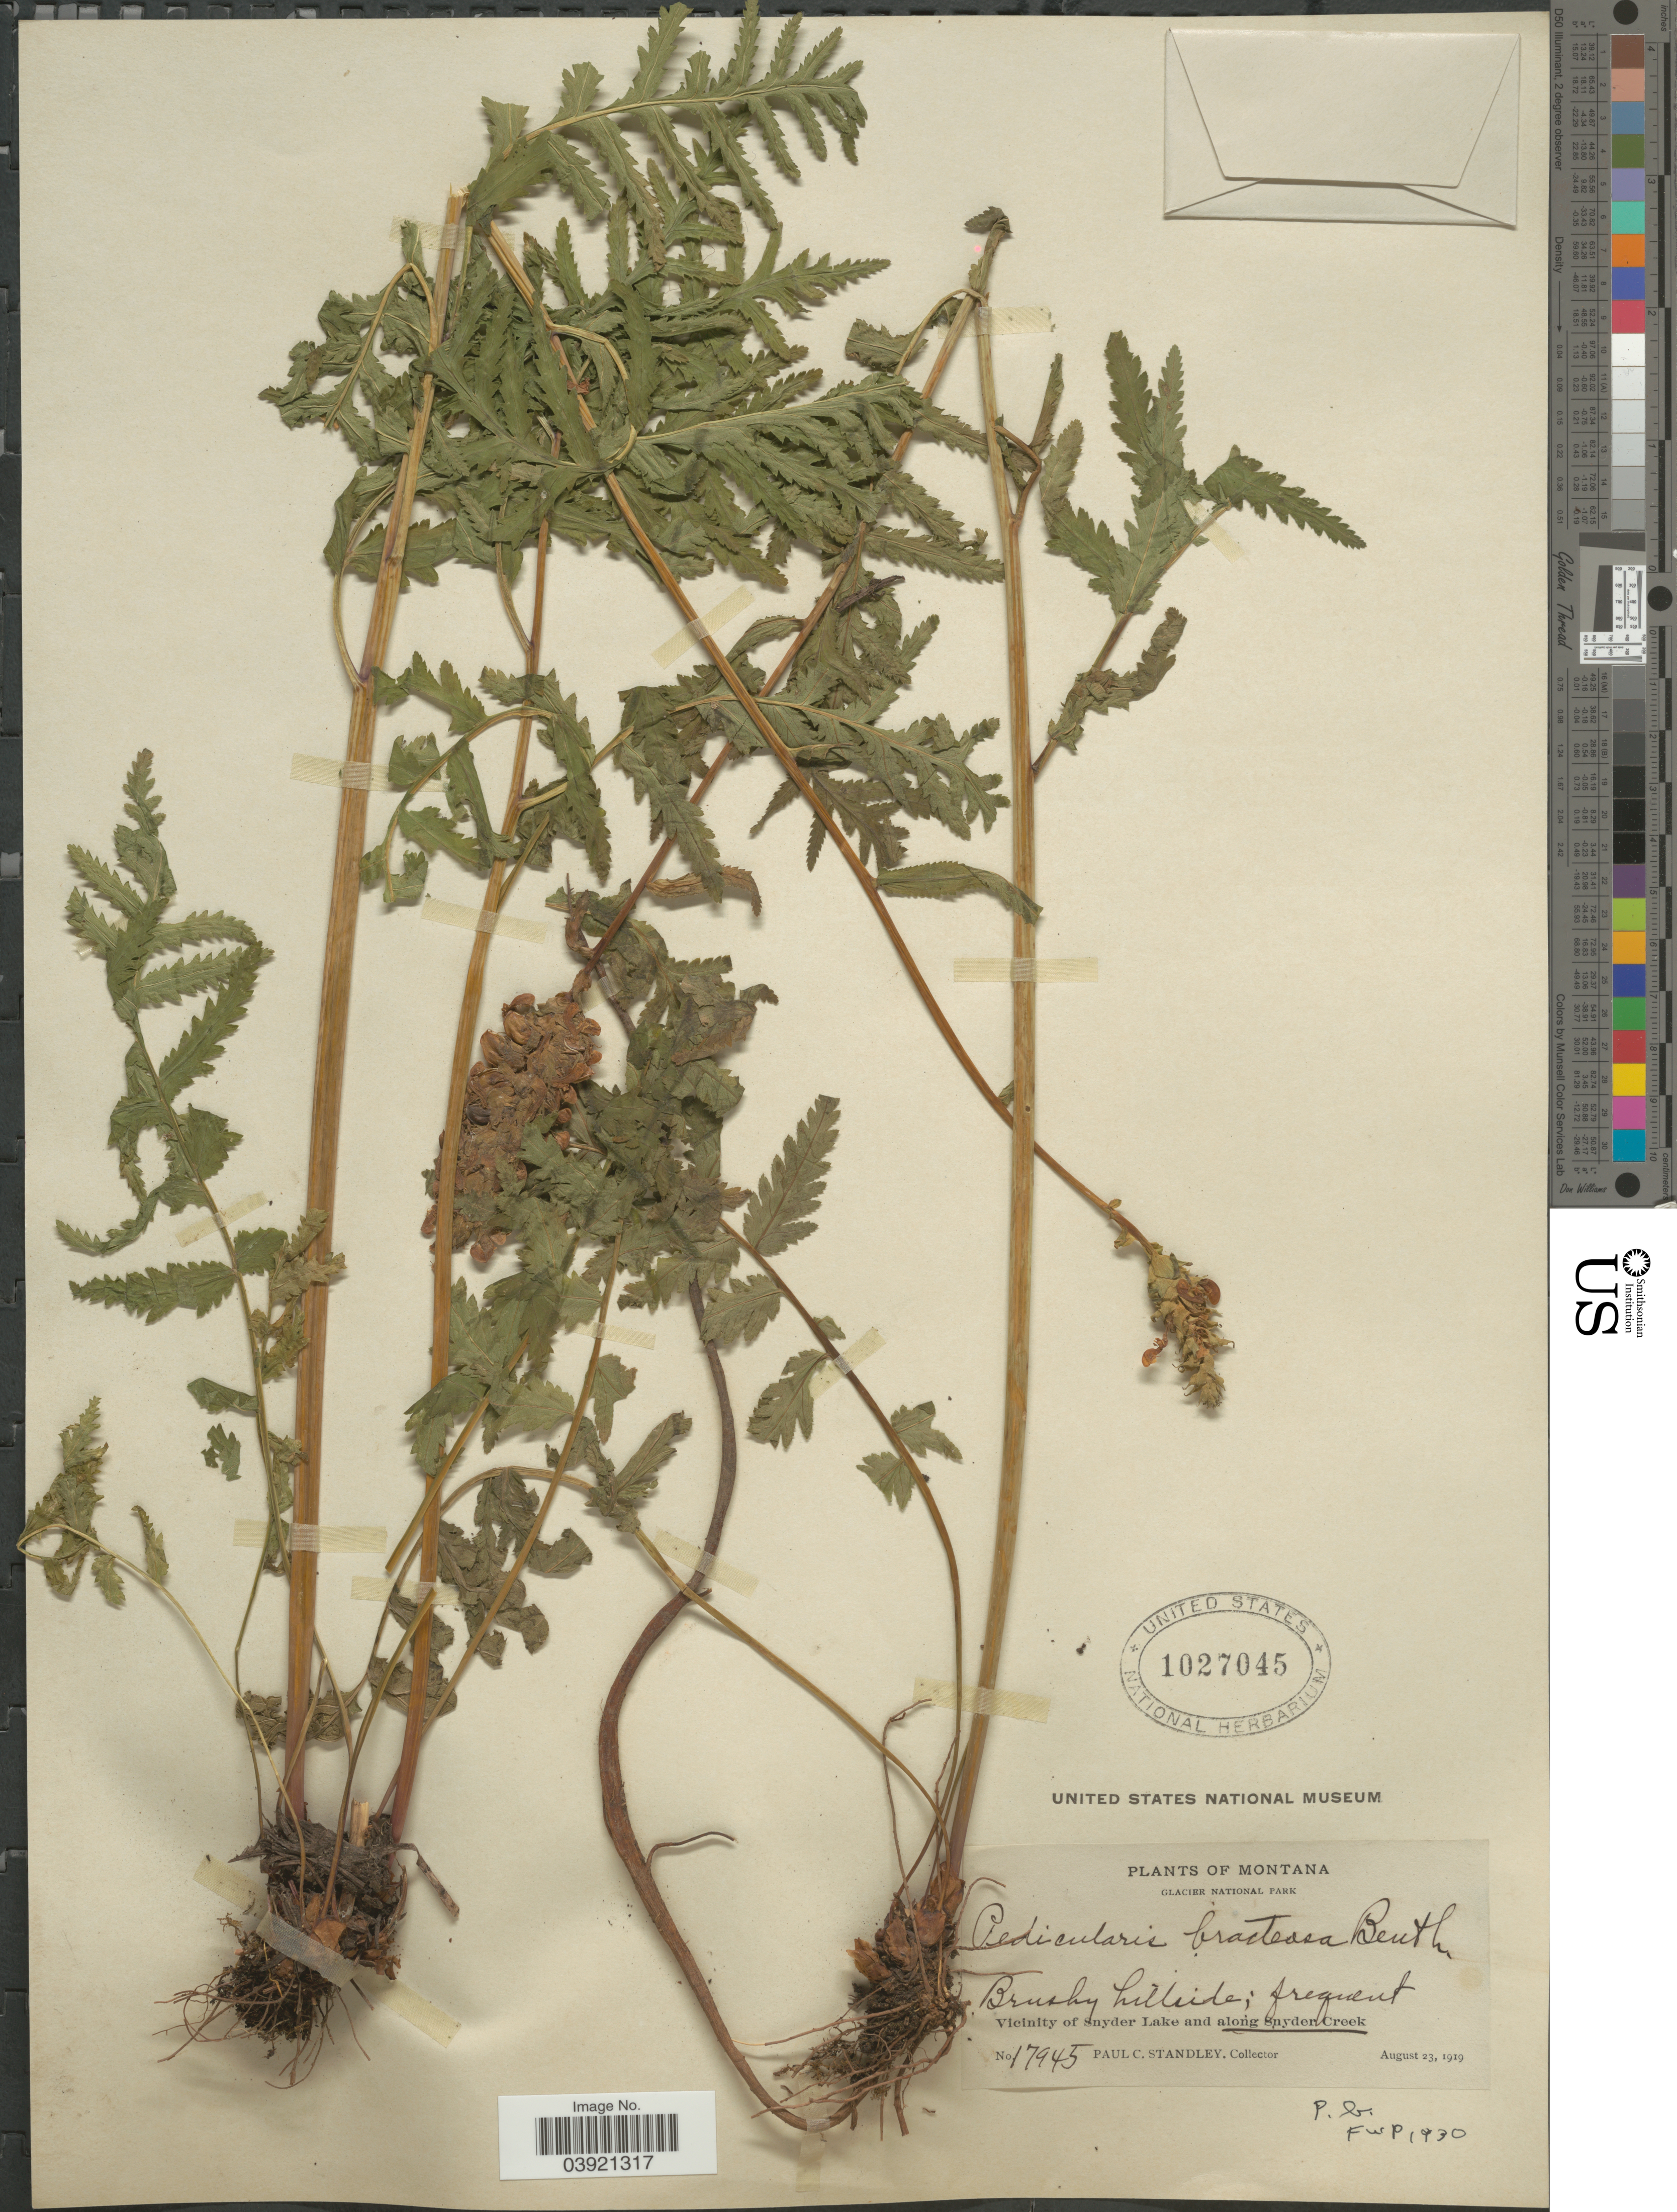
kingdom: Plantae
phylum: Tracheophyta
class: Magnoliopsida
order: Lamiales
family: Orobanchaceae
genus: Pedicularis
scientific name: Pedicularis bracteosa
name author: Benth.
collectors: P. C. Standley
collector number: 17945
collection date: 1919-08-23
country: United States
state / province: Montana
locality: Glacier National Park. Vicinity of Snyder Lake and along Snyder Creek.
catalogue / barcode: US 1027045